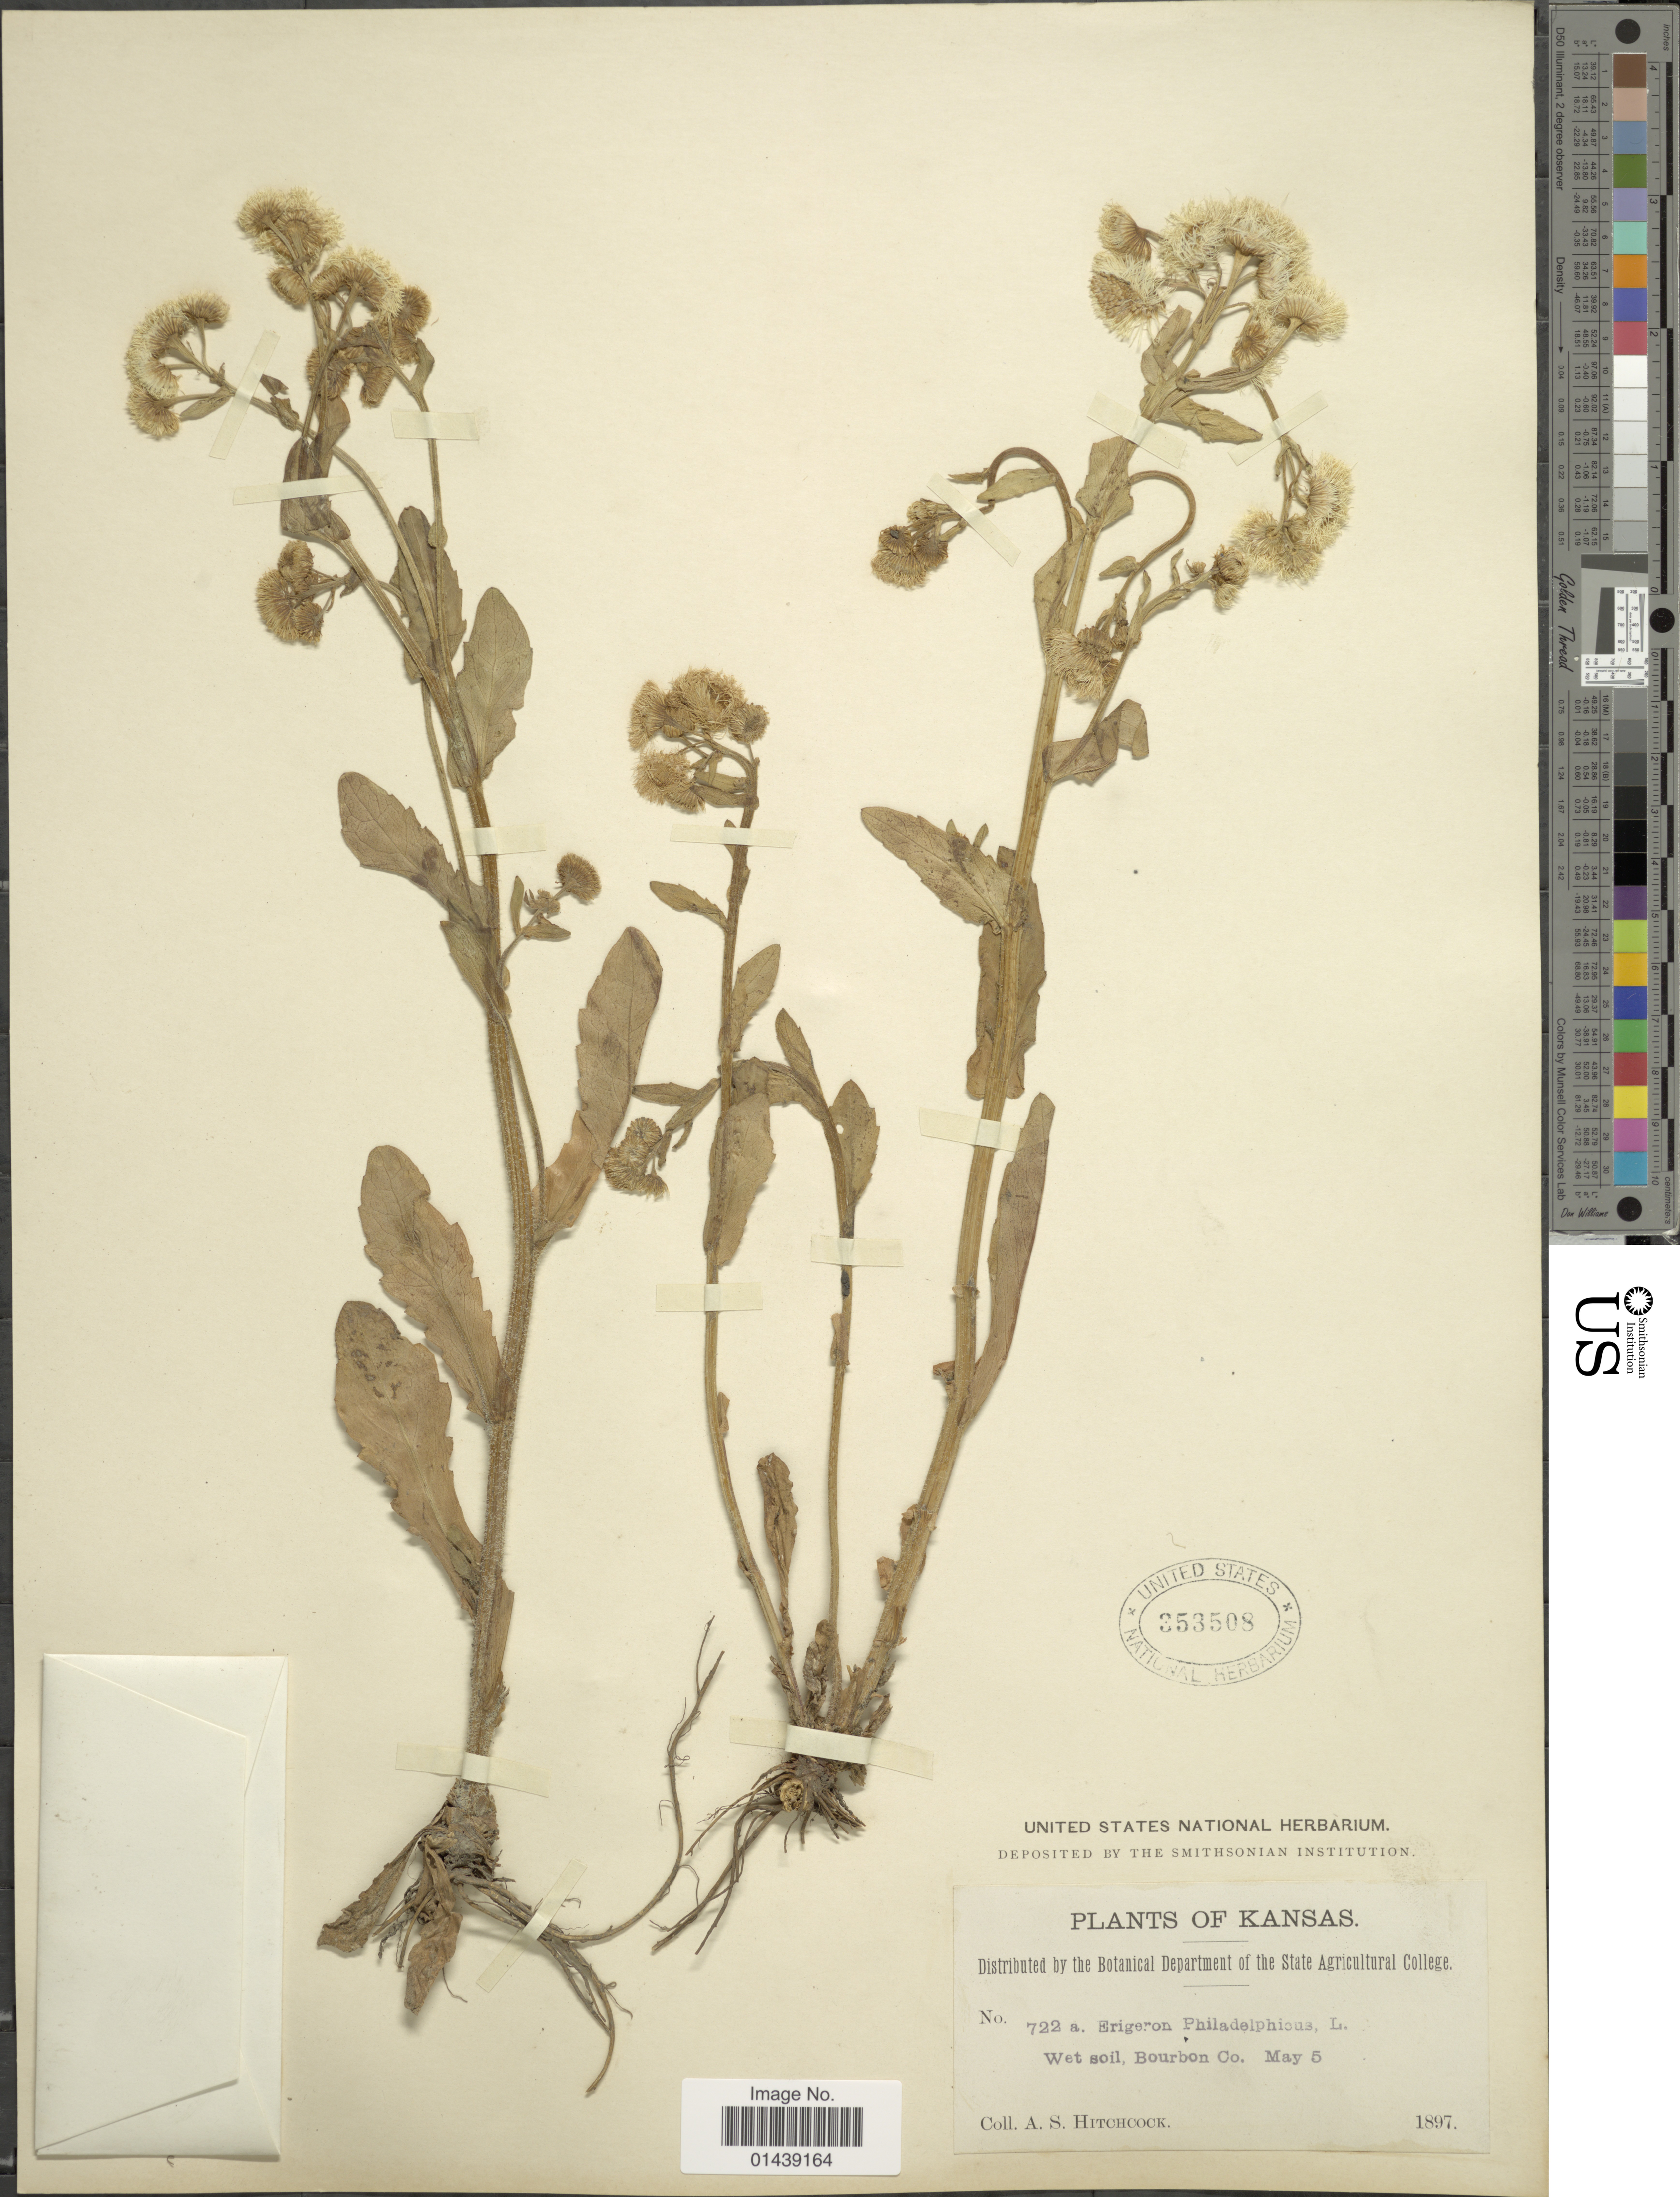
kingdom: Plantae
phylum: Tracheophyta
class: Magnoliopsida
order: Asterales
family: Asteraceae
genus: Erigeron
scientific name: Erigeron philadelphicus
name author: L.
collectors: A. S. Hitchcock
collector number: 722a?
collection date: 1897-05-05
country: United States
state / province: Kansas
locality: Bourbon Co.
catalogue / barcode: US 353508